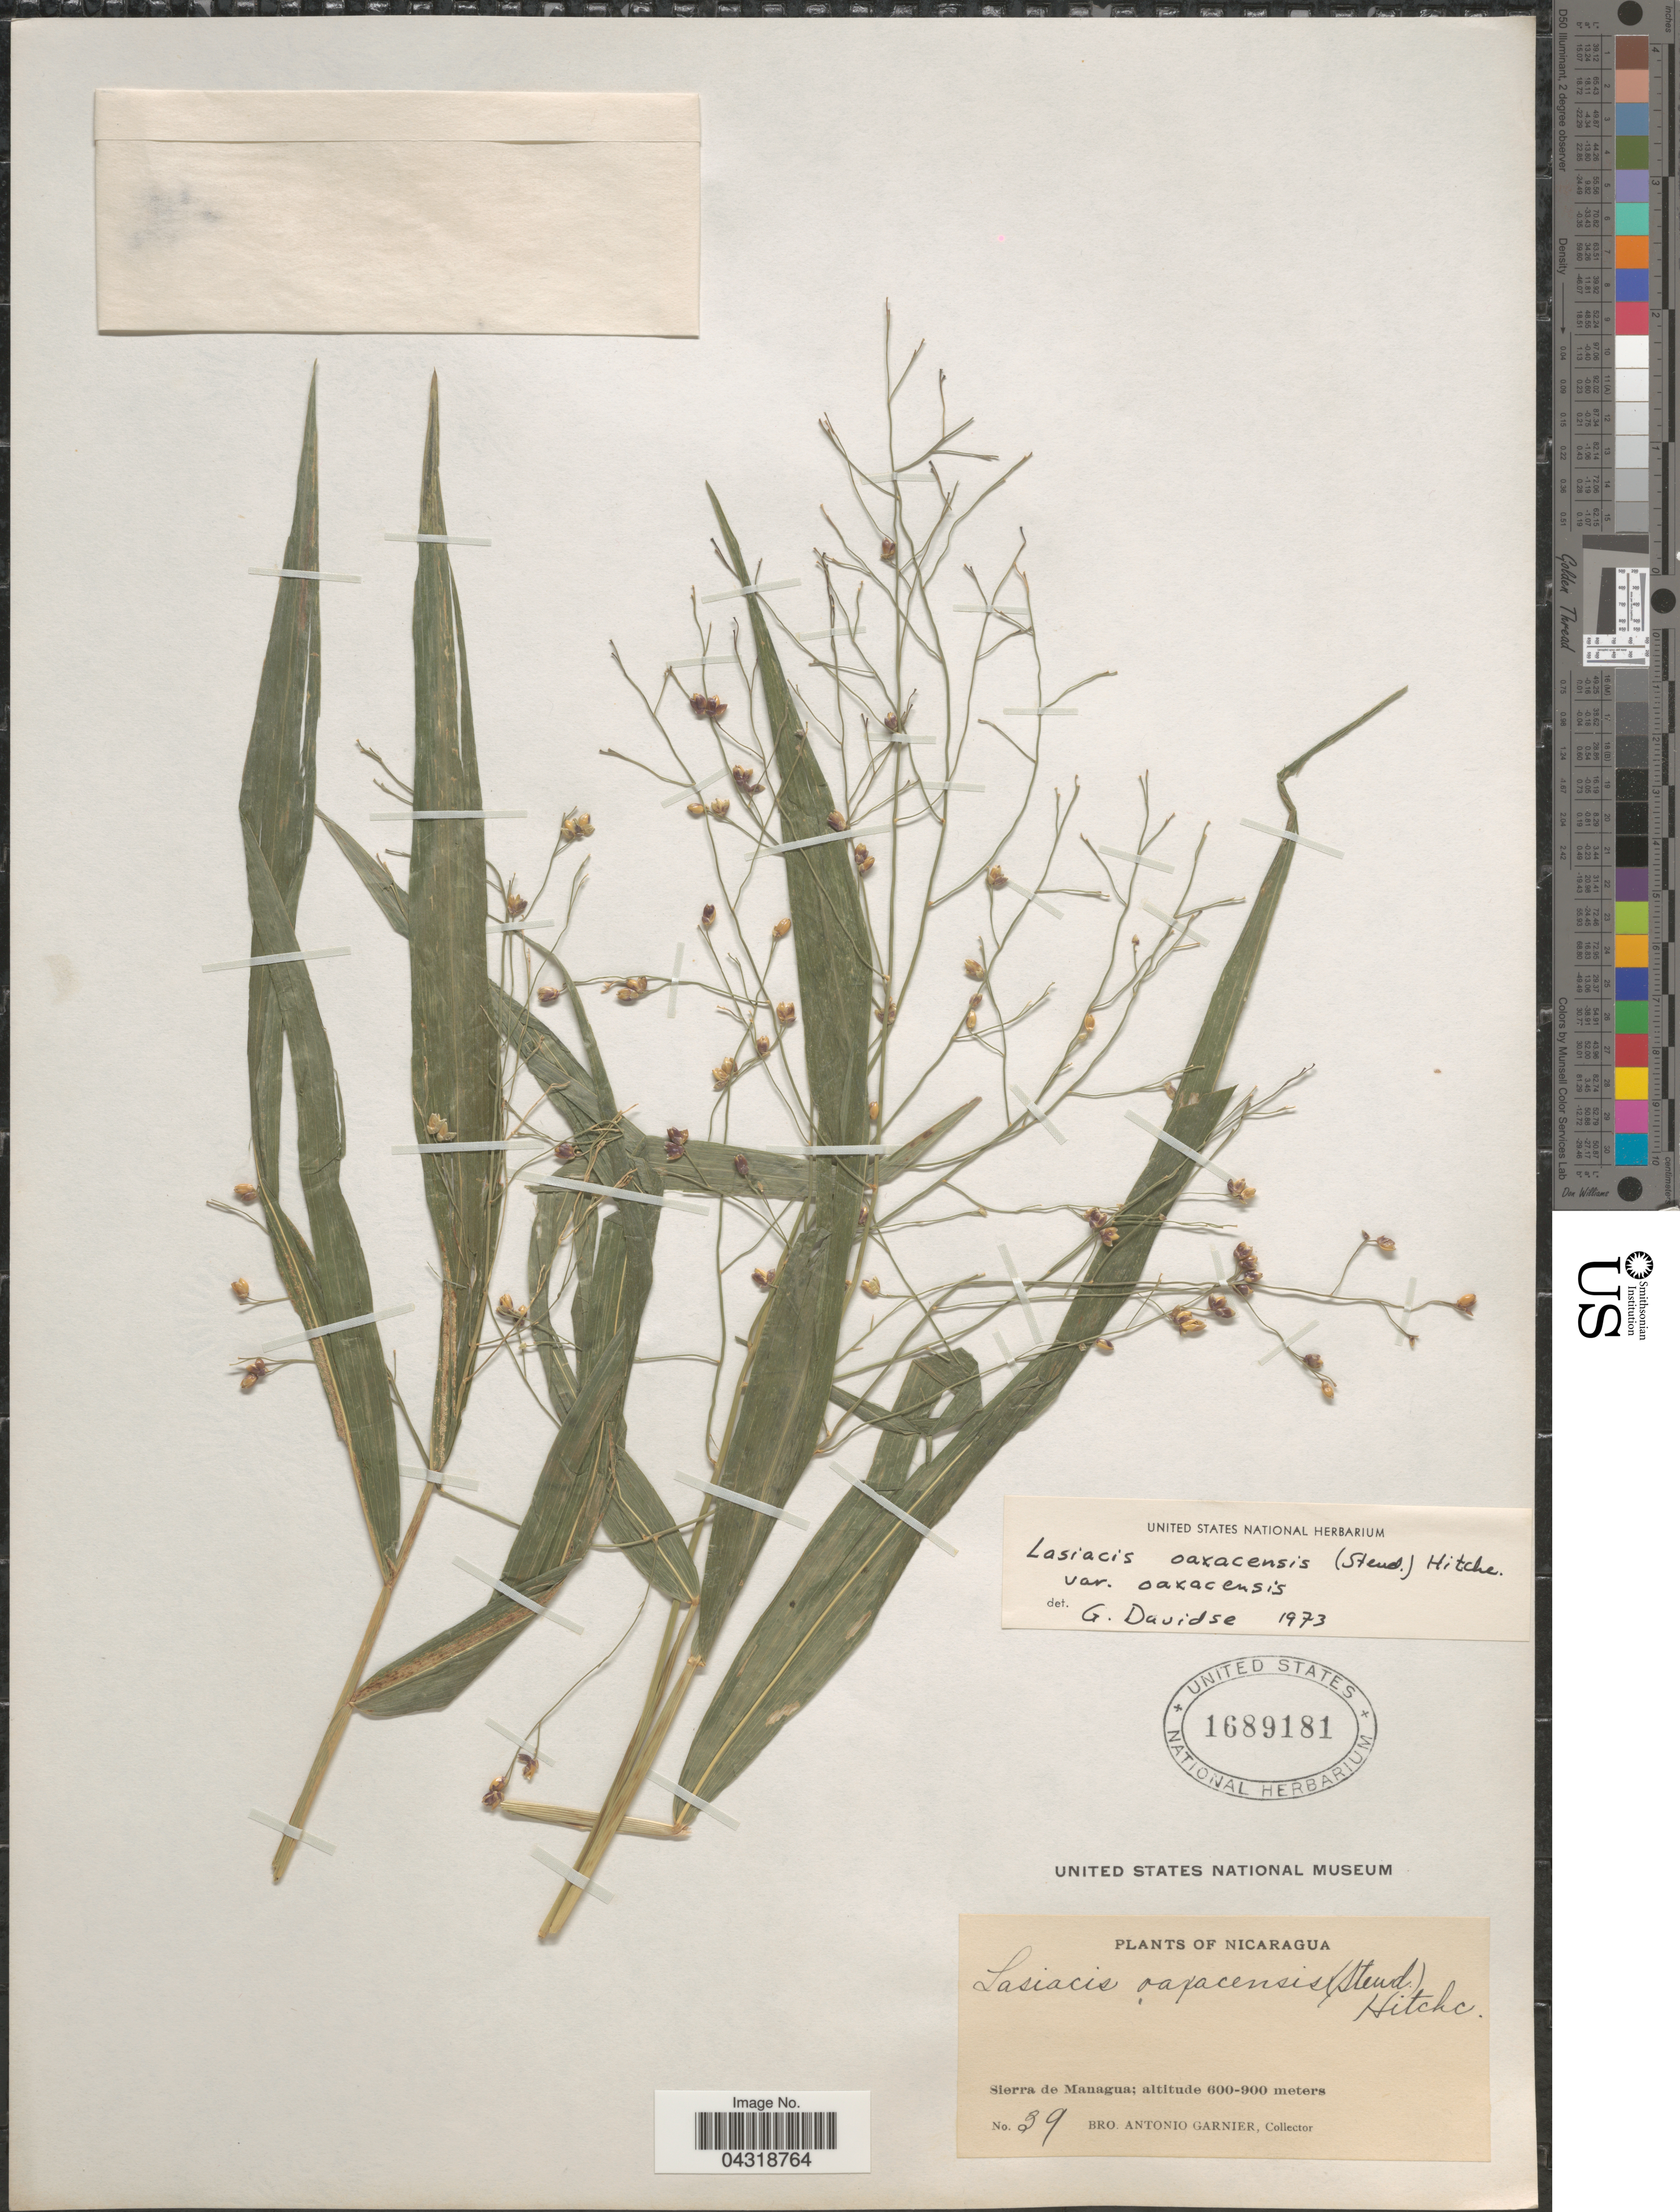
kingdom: Plantae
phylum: Tracheophyta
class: Liliopsida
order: Poales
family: Poaceae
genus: Lasiacis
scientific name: Lasiacis oaxacensis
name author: (Steud.) Hitchc.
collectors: Bro. A. Garnier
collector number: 39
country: Nicaragua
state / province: Managua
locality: Sierra de Managua.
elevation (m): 600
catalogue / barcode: US 1689181